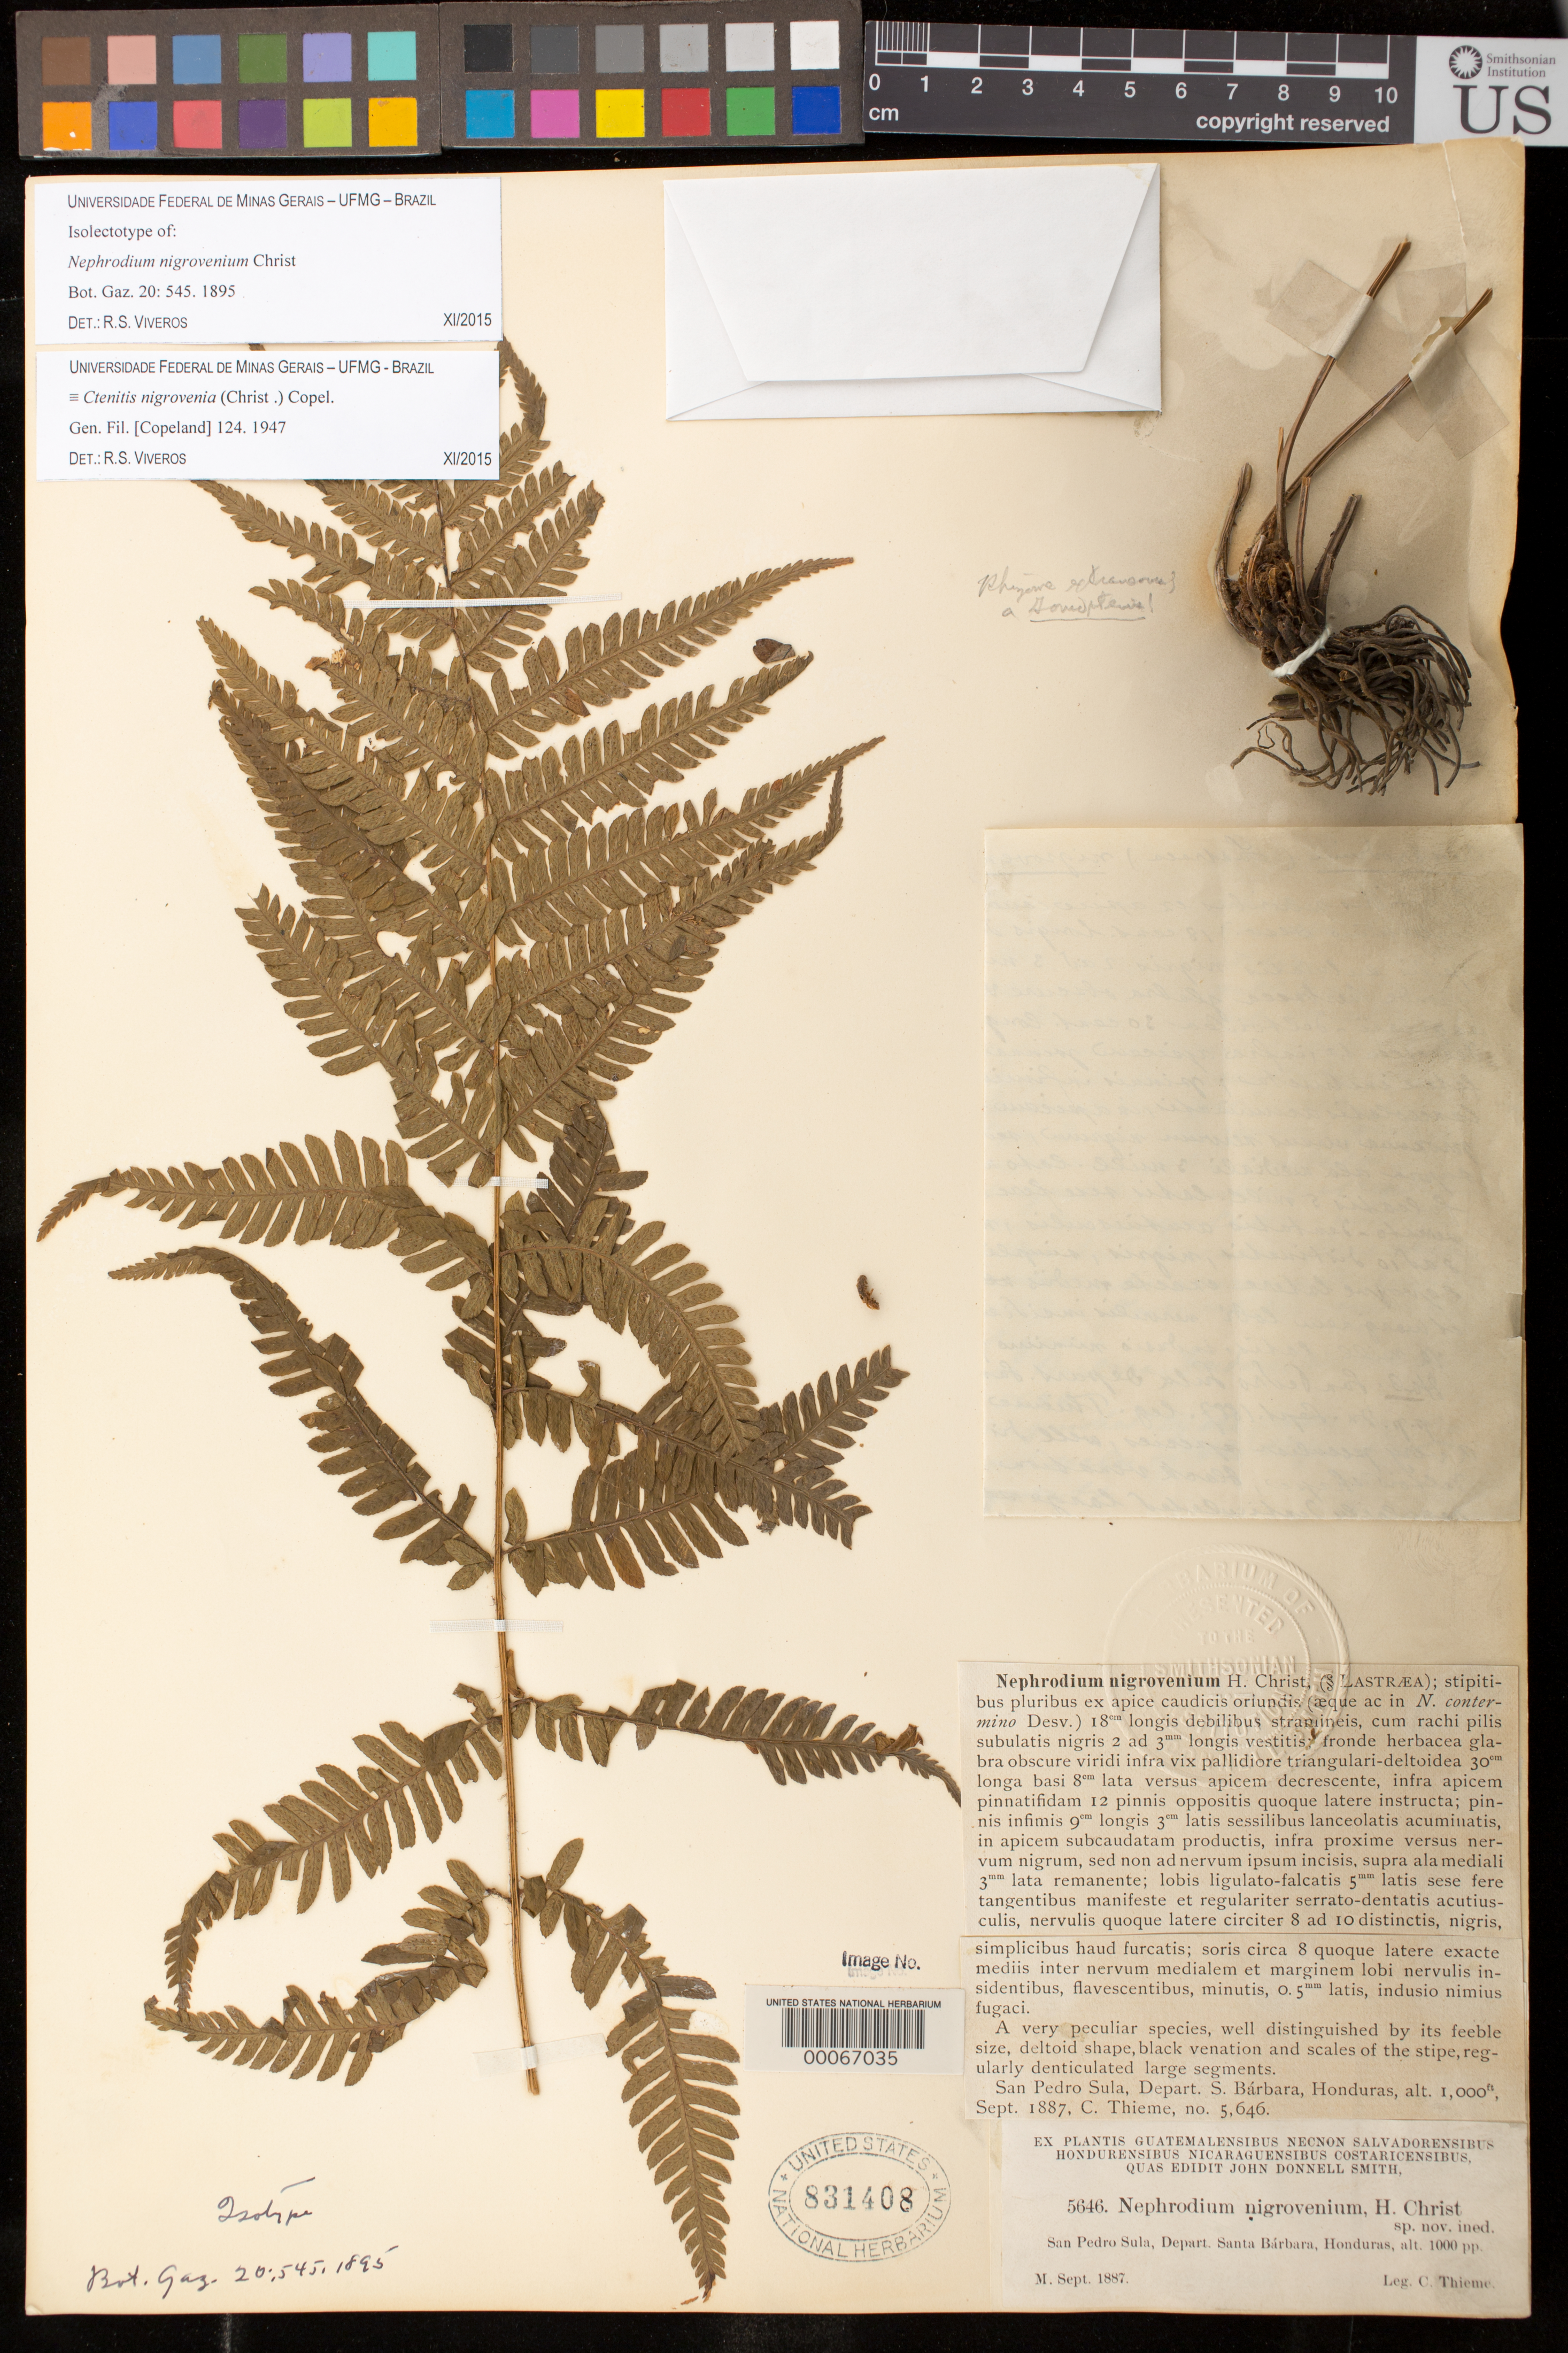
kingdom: Plantae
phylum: Tracheophyta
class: Polypodiopsida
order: Polypodiales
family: Dryopteridaceae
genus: Nephrodium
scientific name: Nephrodium nigrovenium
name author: Christ in Donn. Sm.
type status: Type Collection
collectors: C. Thieme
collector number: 5646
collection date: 1887-09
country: Honduras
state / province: Santa Bárbara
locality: San Pedro Sula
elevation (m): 1000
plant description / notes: Specimen ex John Donnell Smith herbarium. Annotated as isolectotype of Nephrodium nigrovenium Christ. Protologue does not indicate where type deposited; if the name is considered validated by Donnell Smith [i.e., Nephrodium nigrovenium Christ ex Donn. Sm.] then this specimen is probably to be considered the holotype. Note also that specimen has handwritten description (received from Christ?) attached.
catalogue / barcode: US 831408